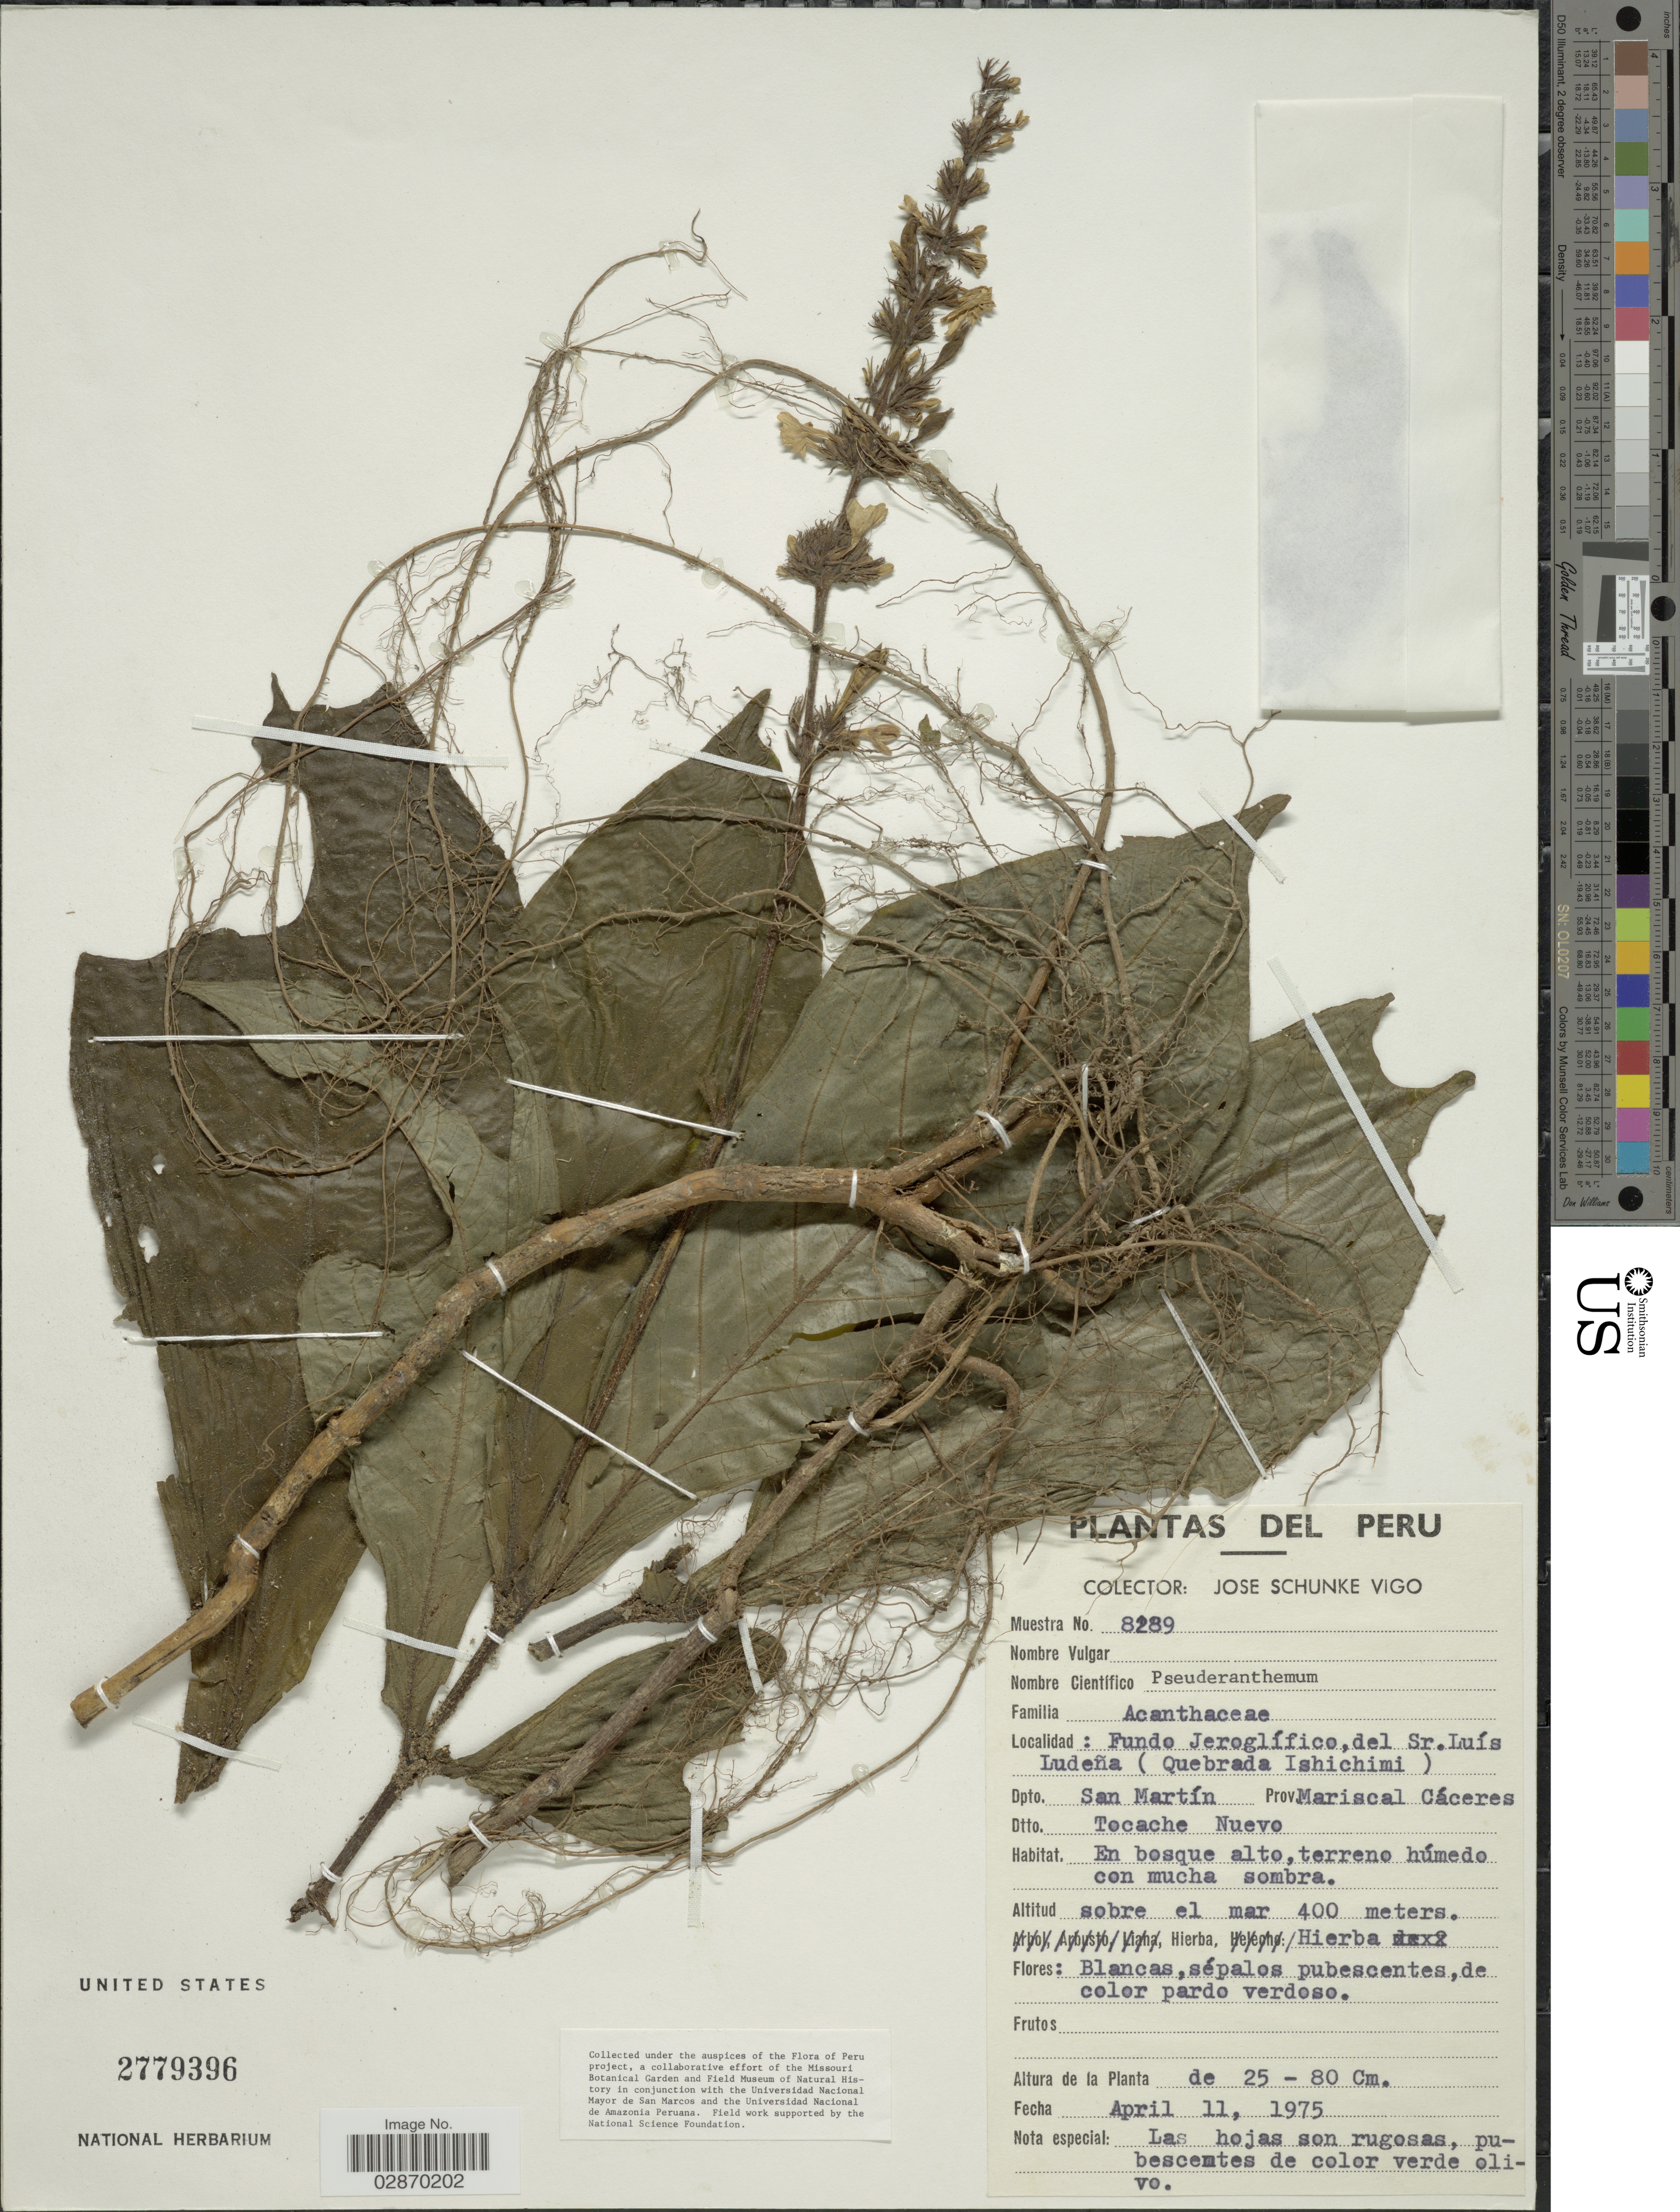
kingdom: Plantae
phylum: Tracheophyta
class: Magnoliopsida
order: Lamiales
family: Acanthaceae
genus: Pseuderanthemum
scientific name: Pseuderanthemum sp.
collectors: J. Schunke Vigo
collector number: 8289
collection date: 1975-04-11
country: Peru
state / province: San Martín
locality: Dpto. San Martín. Prov. Mariscal Cáceres. Dtto. Tocache Nuevo. Fundo Jeroglífico, del Sr. Luís Ludeña (Quebrada Ischichimi).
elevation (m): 400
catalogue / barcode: US 2779396